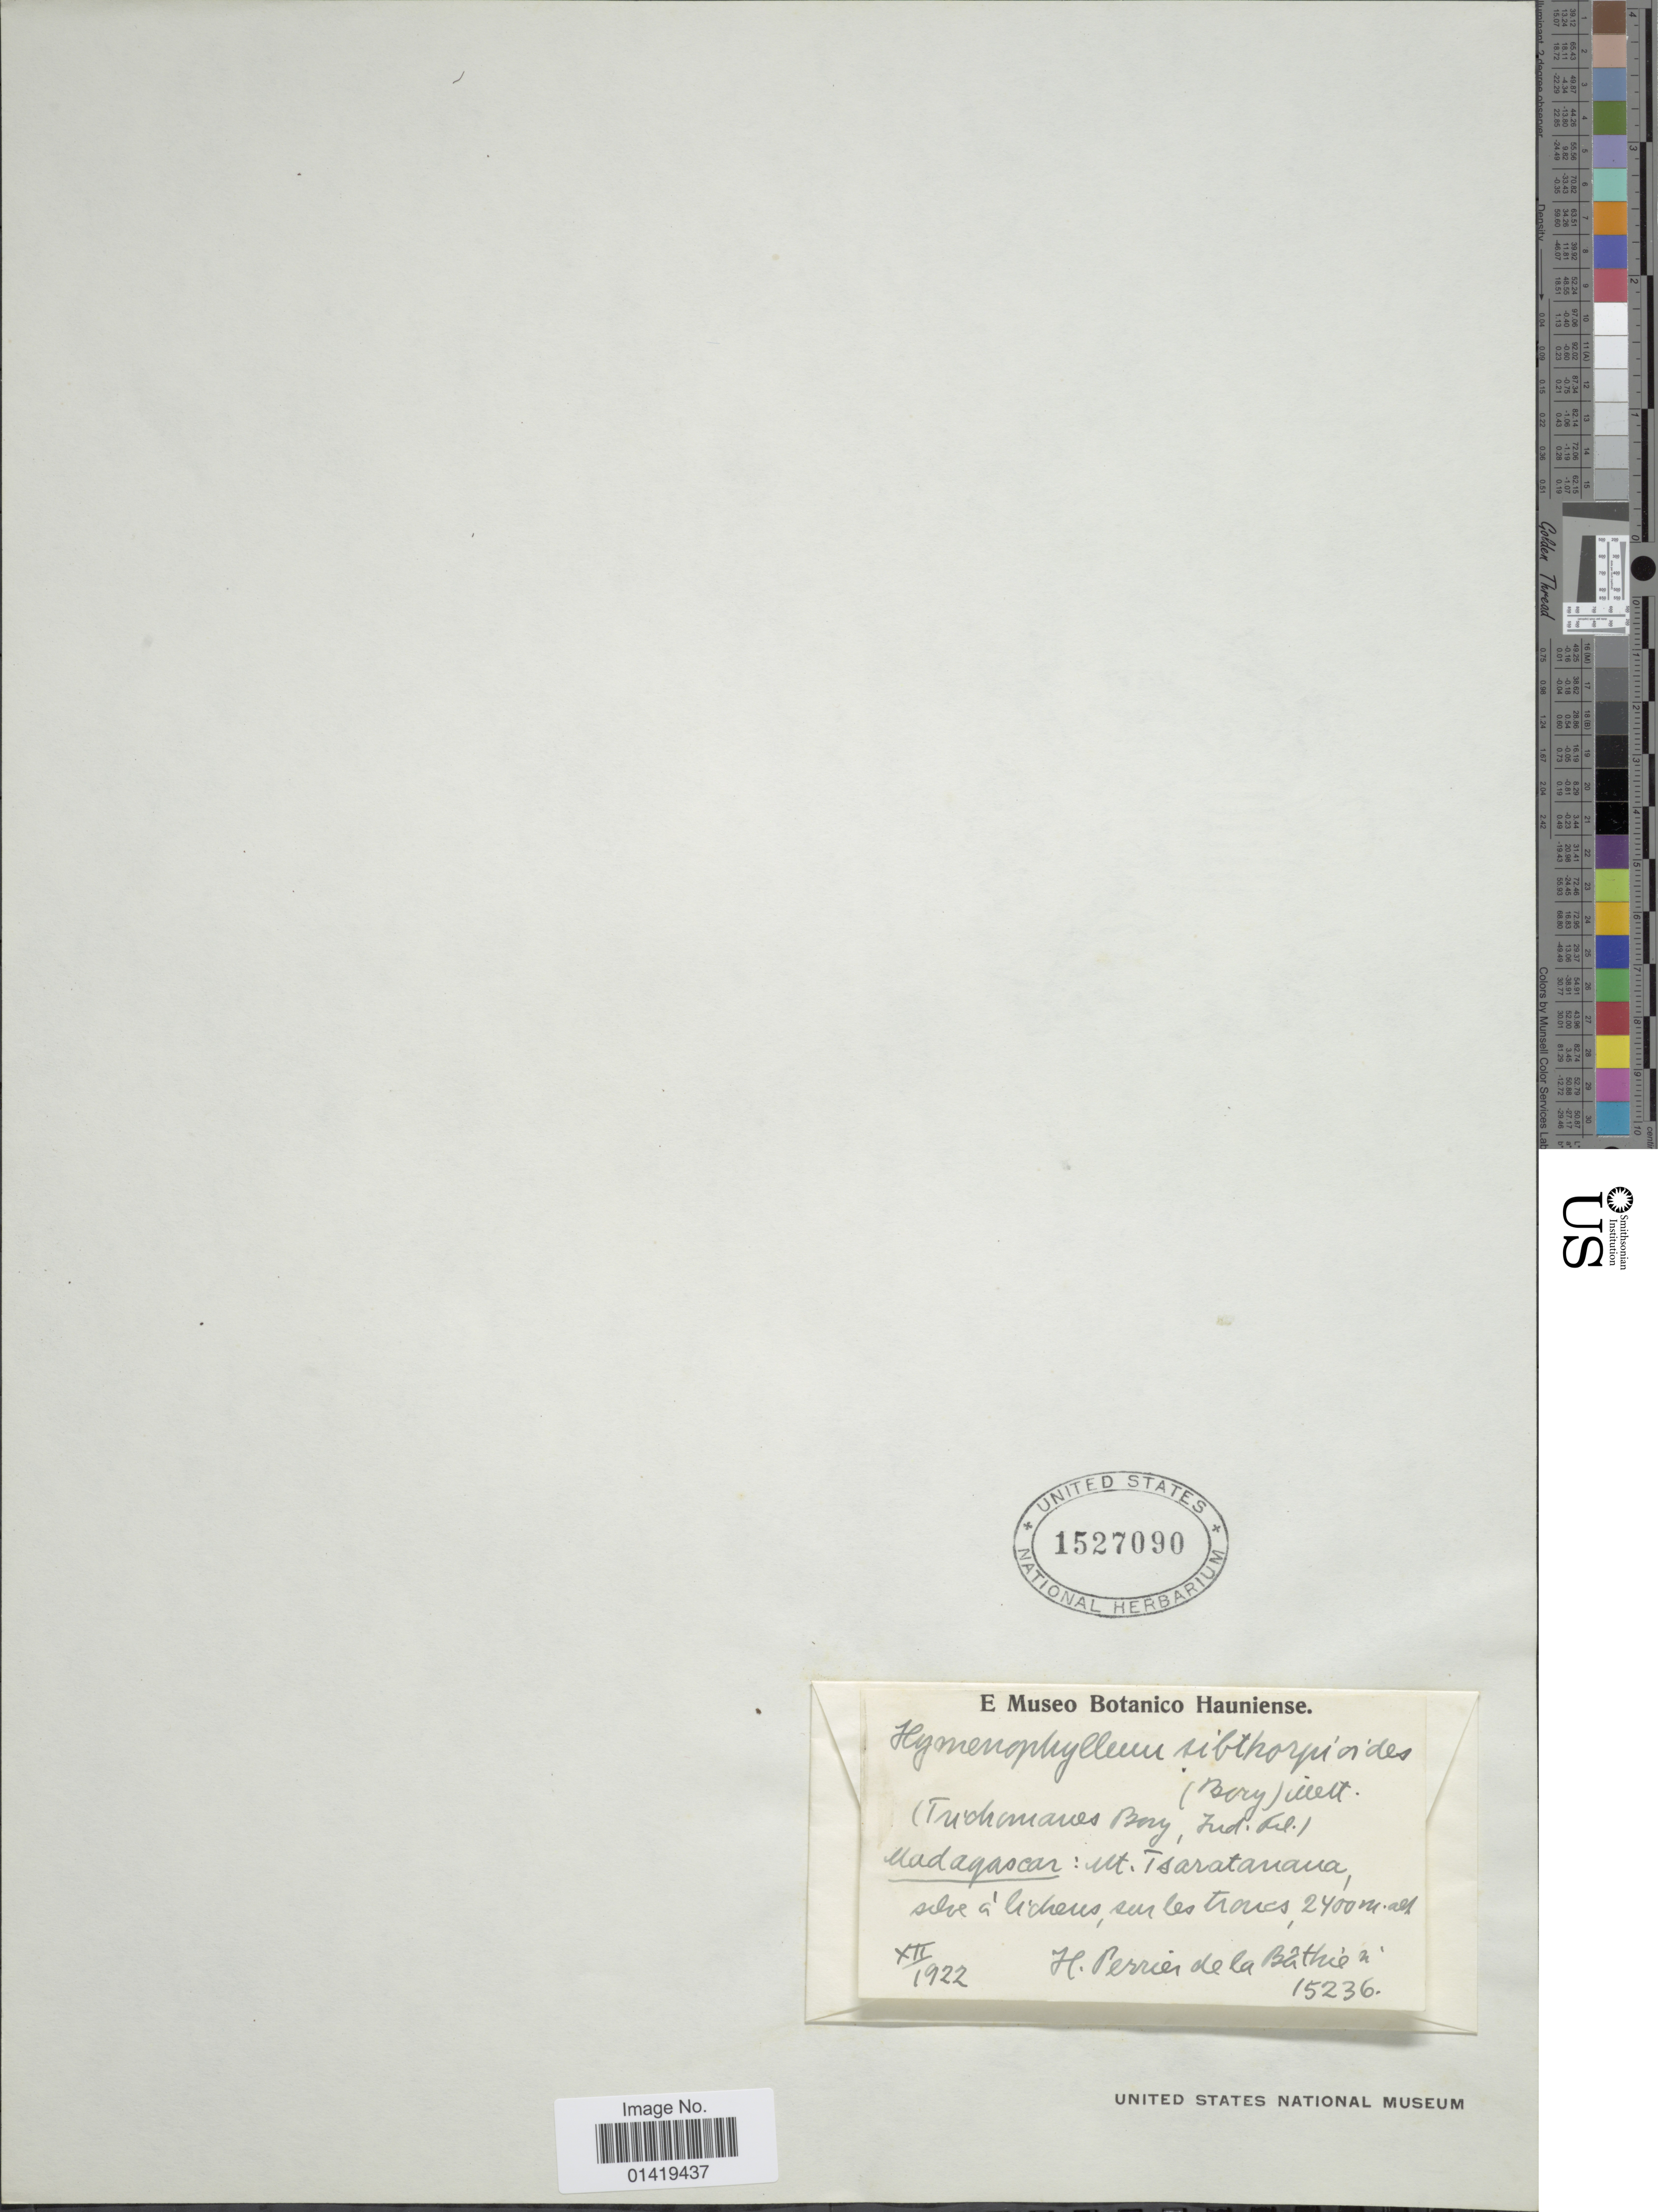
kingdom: Plantae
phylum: Tracheophyta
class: Polypodiopsida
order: Hymenophyllales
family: Hymenophyllaceae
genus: Hymenophyllum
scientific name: Hymenophyllum parvulum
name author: C. Chr.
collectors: H. Perrier de la Bâthie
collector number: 15236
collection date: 1922-12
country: Madagascar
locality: Mt. Tsaratanana.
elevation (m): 2400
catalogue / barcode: US 1527090